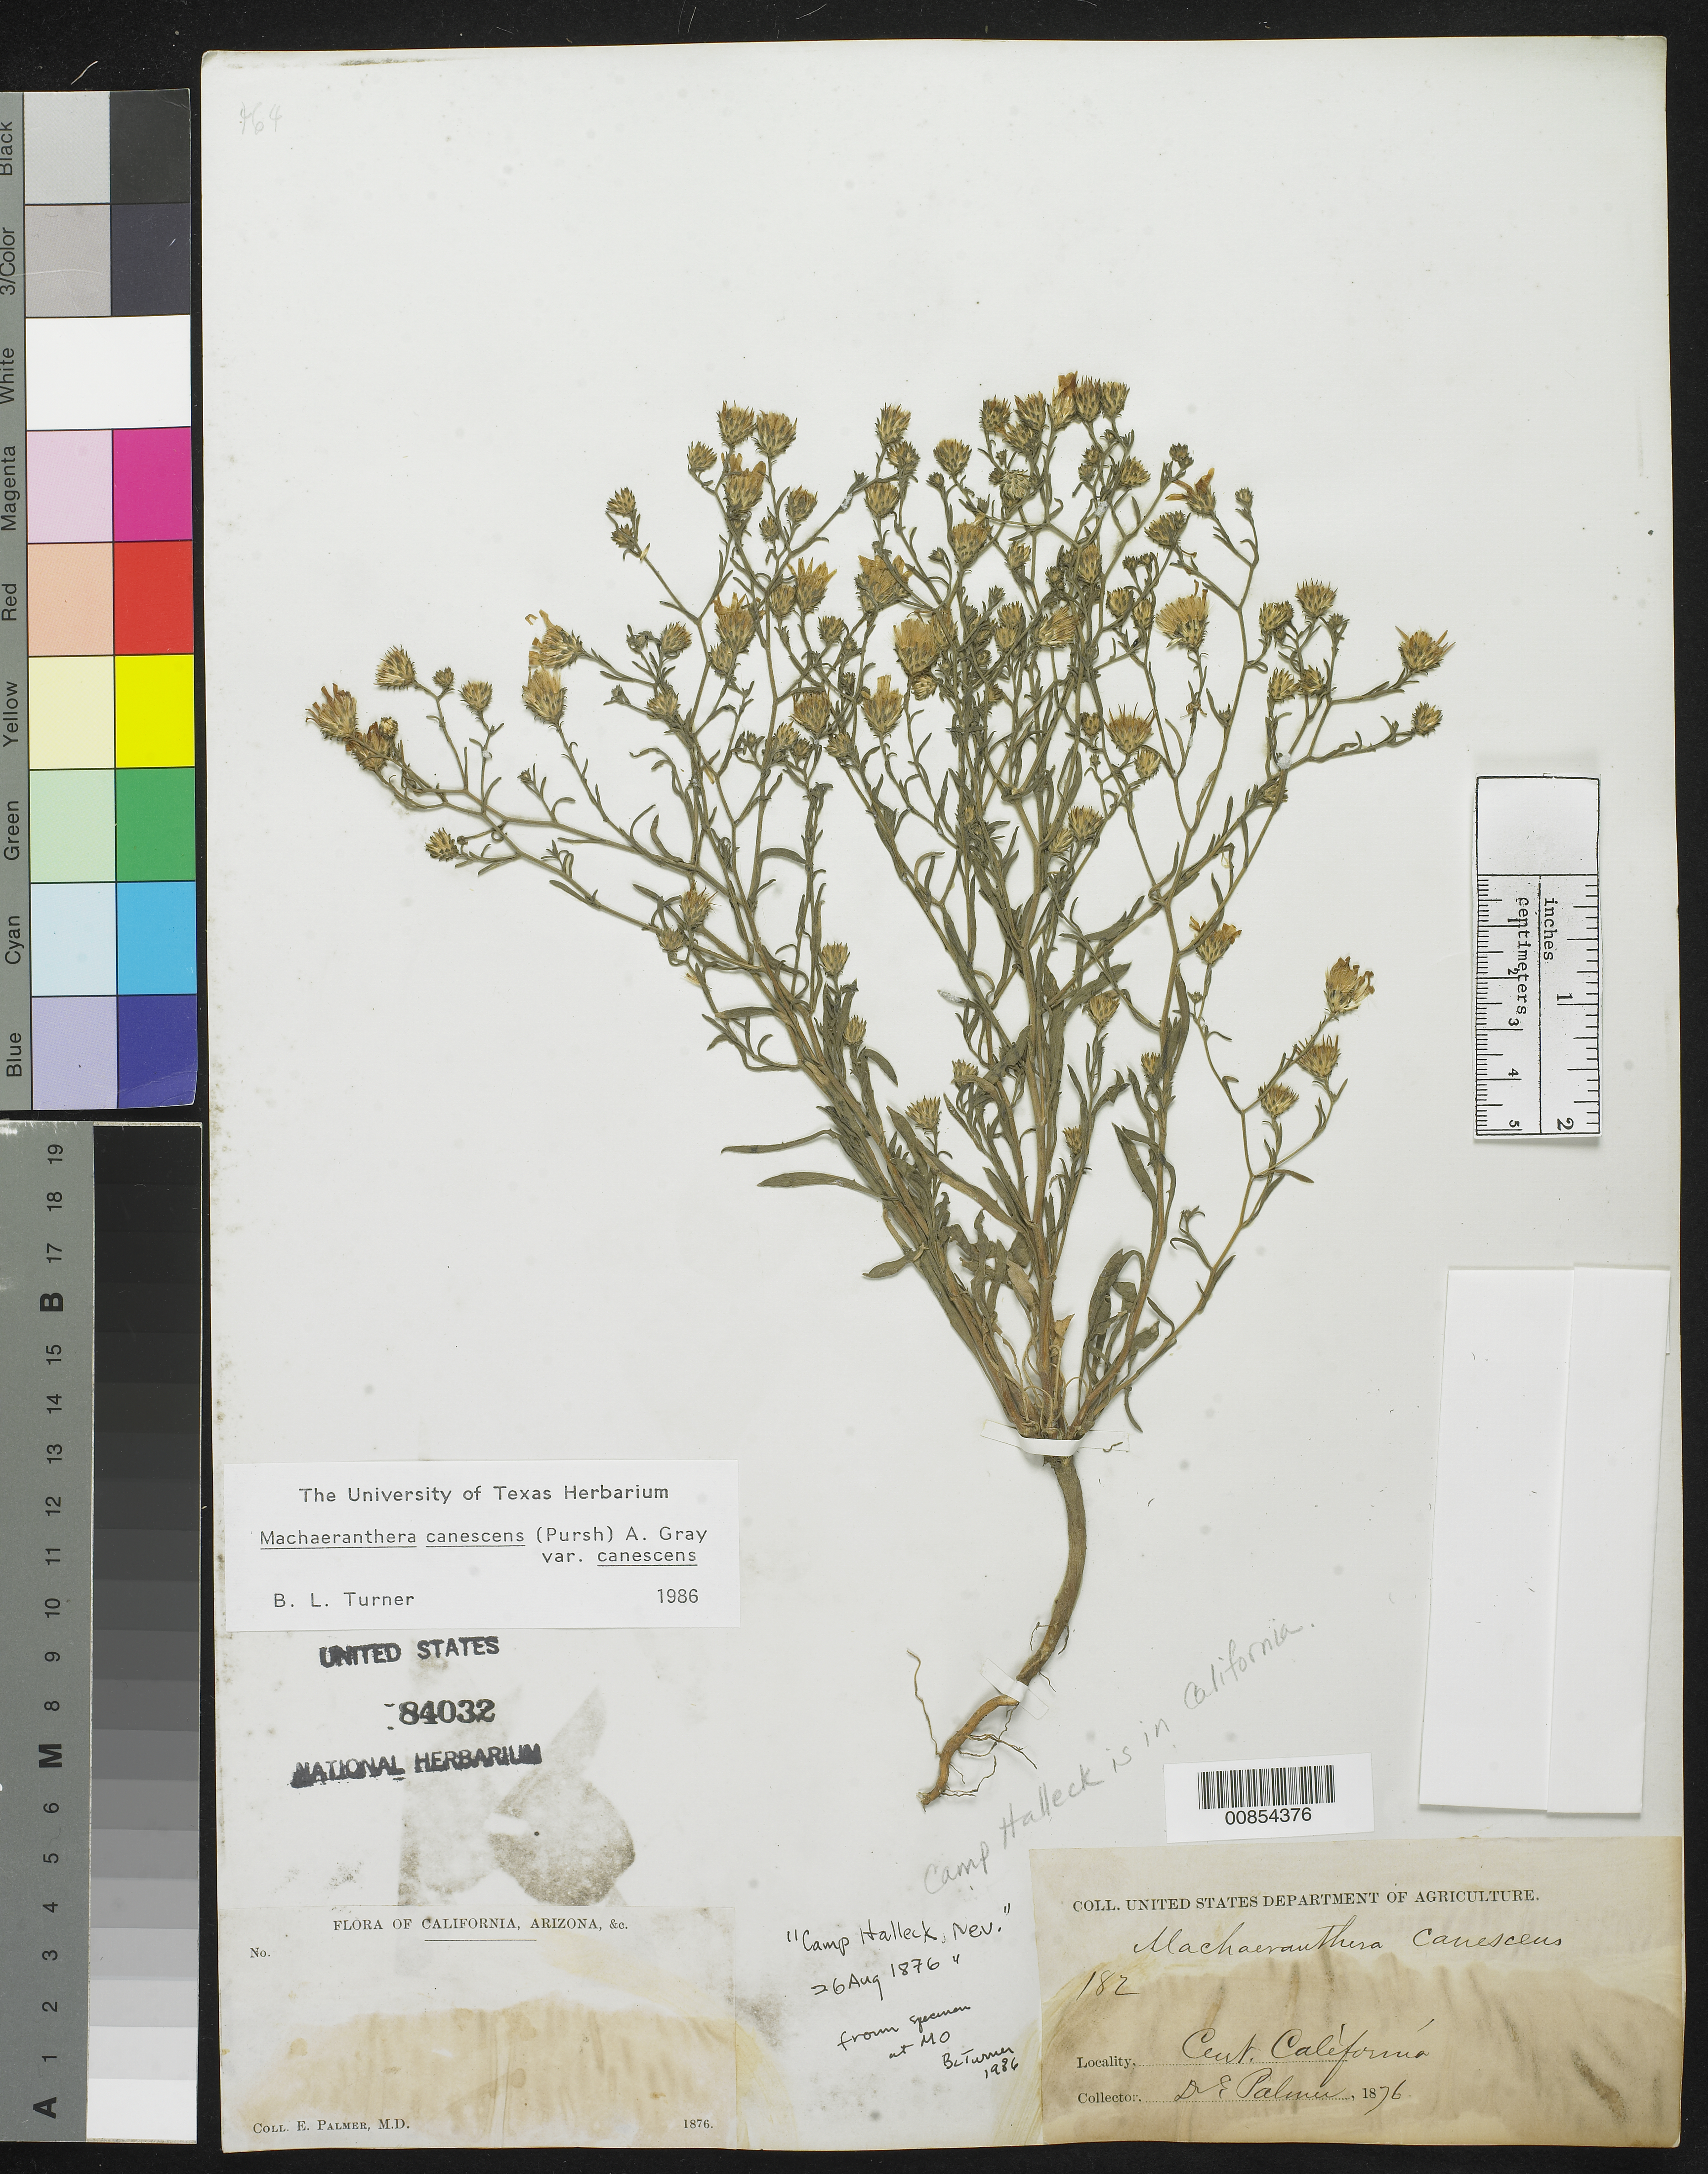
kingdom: Plantae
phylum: Tracheophyta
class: Magnoliopsida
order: Asterales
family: Asteraceae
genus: Machaeranthera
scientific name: Machaeranthera canescens var. canescens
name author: (Pursh) A. Gray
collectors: E. Palmer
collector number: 182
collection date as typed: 1876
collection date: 1876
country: United States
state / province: California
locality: Central California.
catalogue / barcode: US 84032